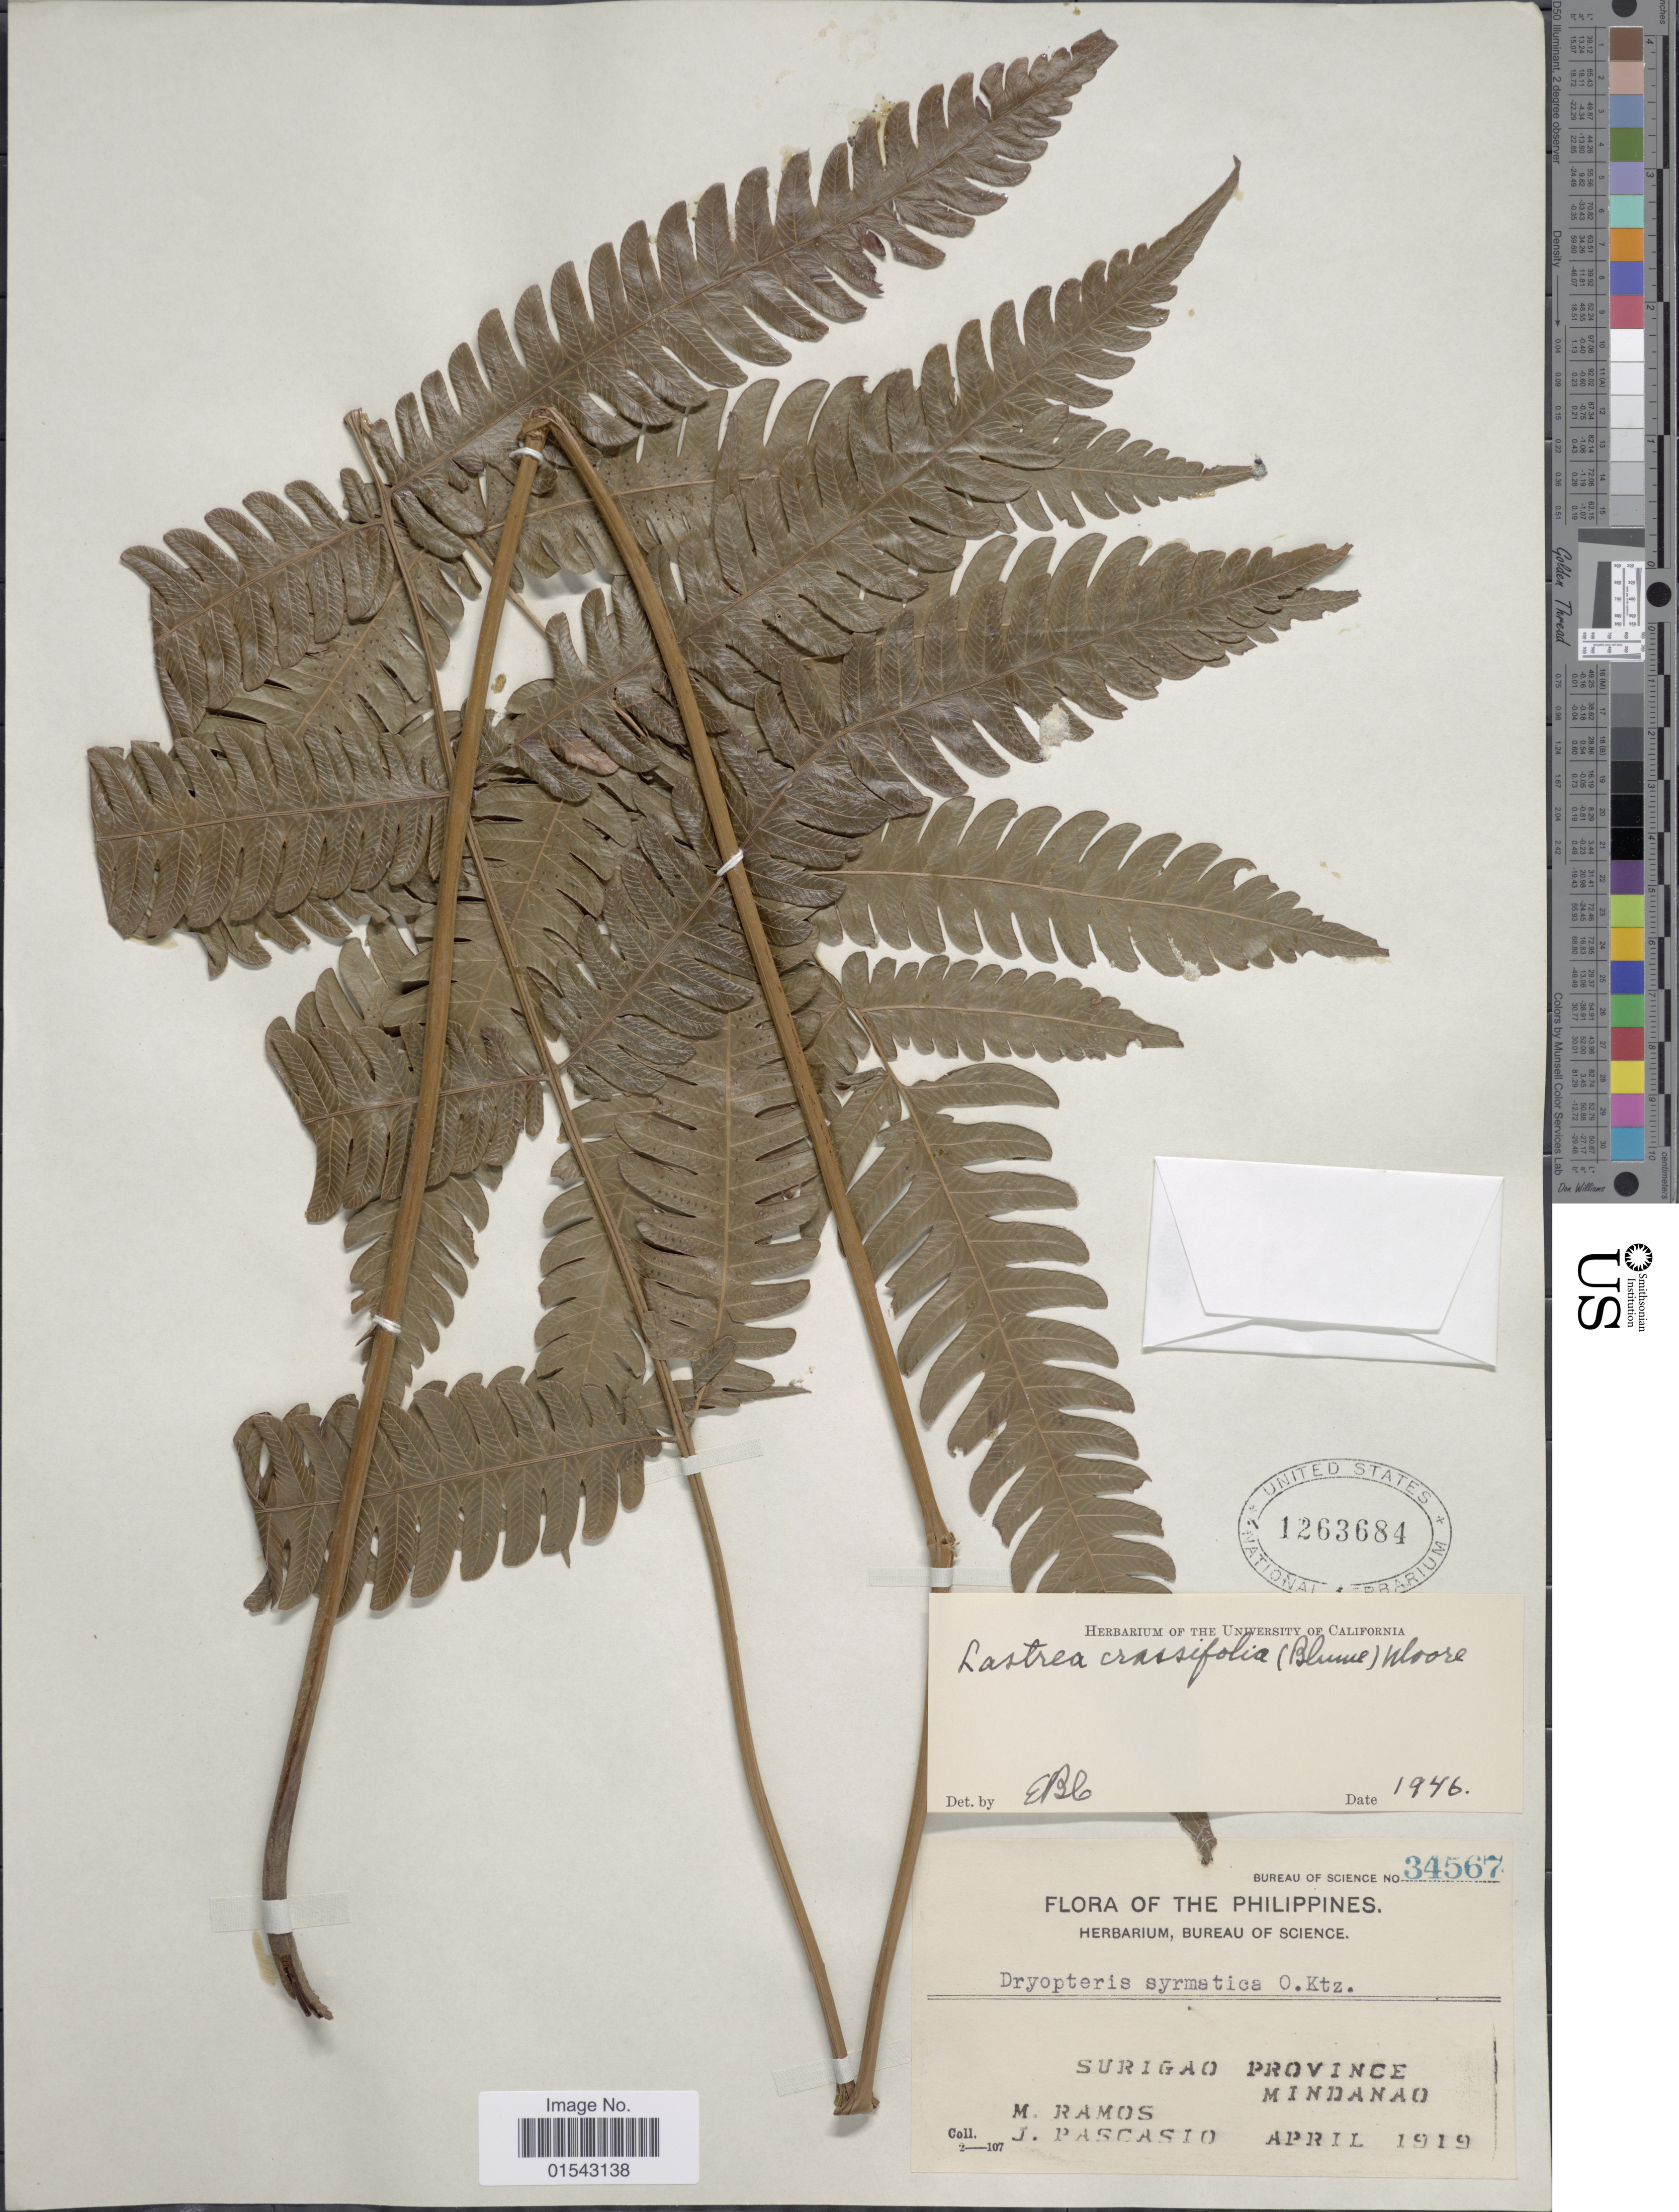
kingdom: Plantae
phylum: Tracheophyta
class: Polypodiopsida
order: Polypodiales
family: Thelypteridaceae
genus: Mesophlebion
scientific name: Mesophlebion crassifolium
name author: (Blume) Holttum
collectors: M. Ramos & J. Pascasio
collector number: Bureau of Science 34567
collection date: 1919-04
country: Philippines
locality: Surigao, Province Mindanao, Philippines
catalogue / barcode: US 1263684